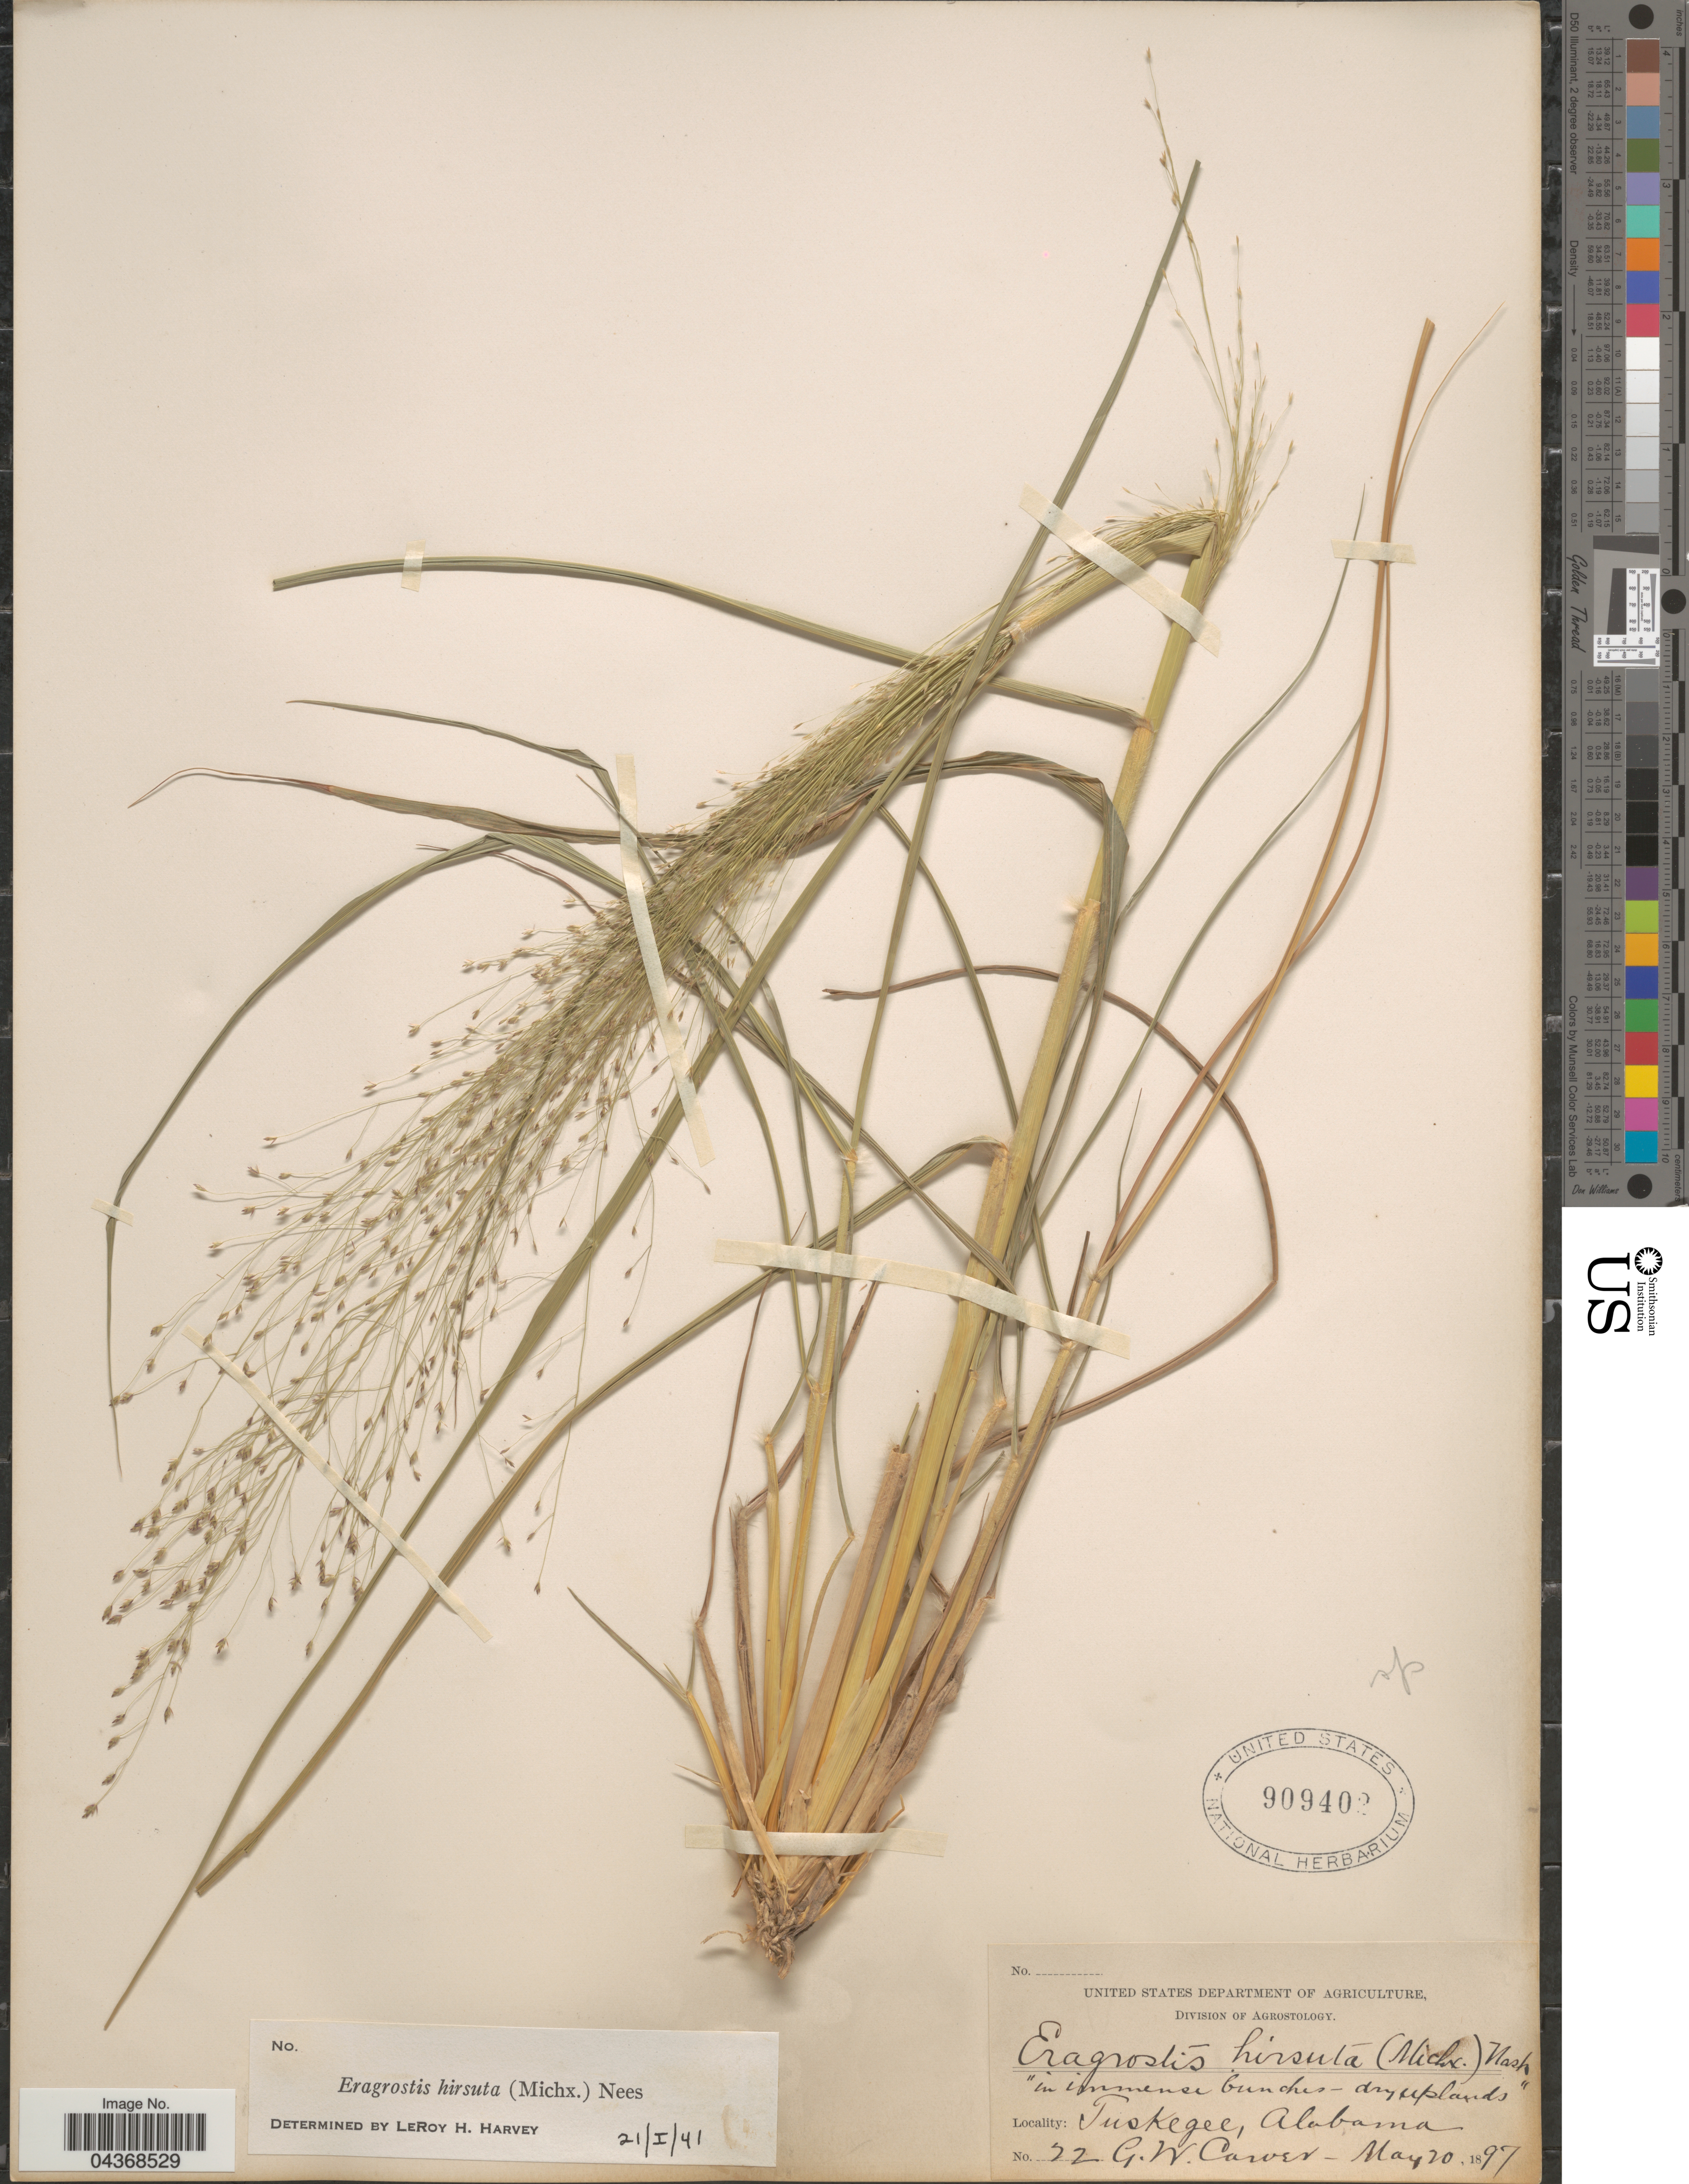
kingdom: Plantae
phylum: Tracheophyta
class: Liliopsida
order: Poales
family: Poaceae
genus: Eragrostis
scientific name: Eragrostis hirsuta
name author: (Michx.) Nees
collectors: G. Carver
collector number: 22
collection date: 1897-05-20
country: United States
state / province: Alabama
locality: Tuskegee.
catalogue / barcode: US 909402